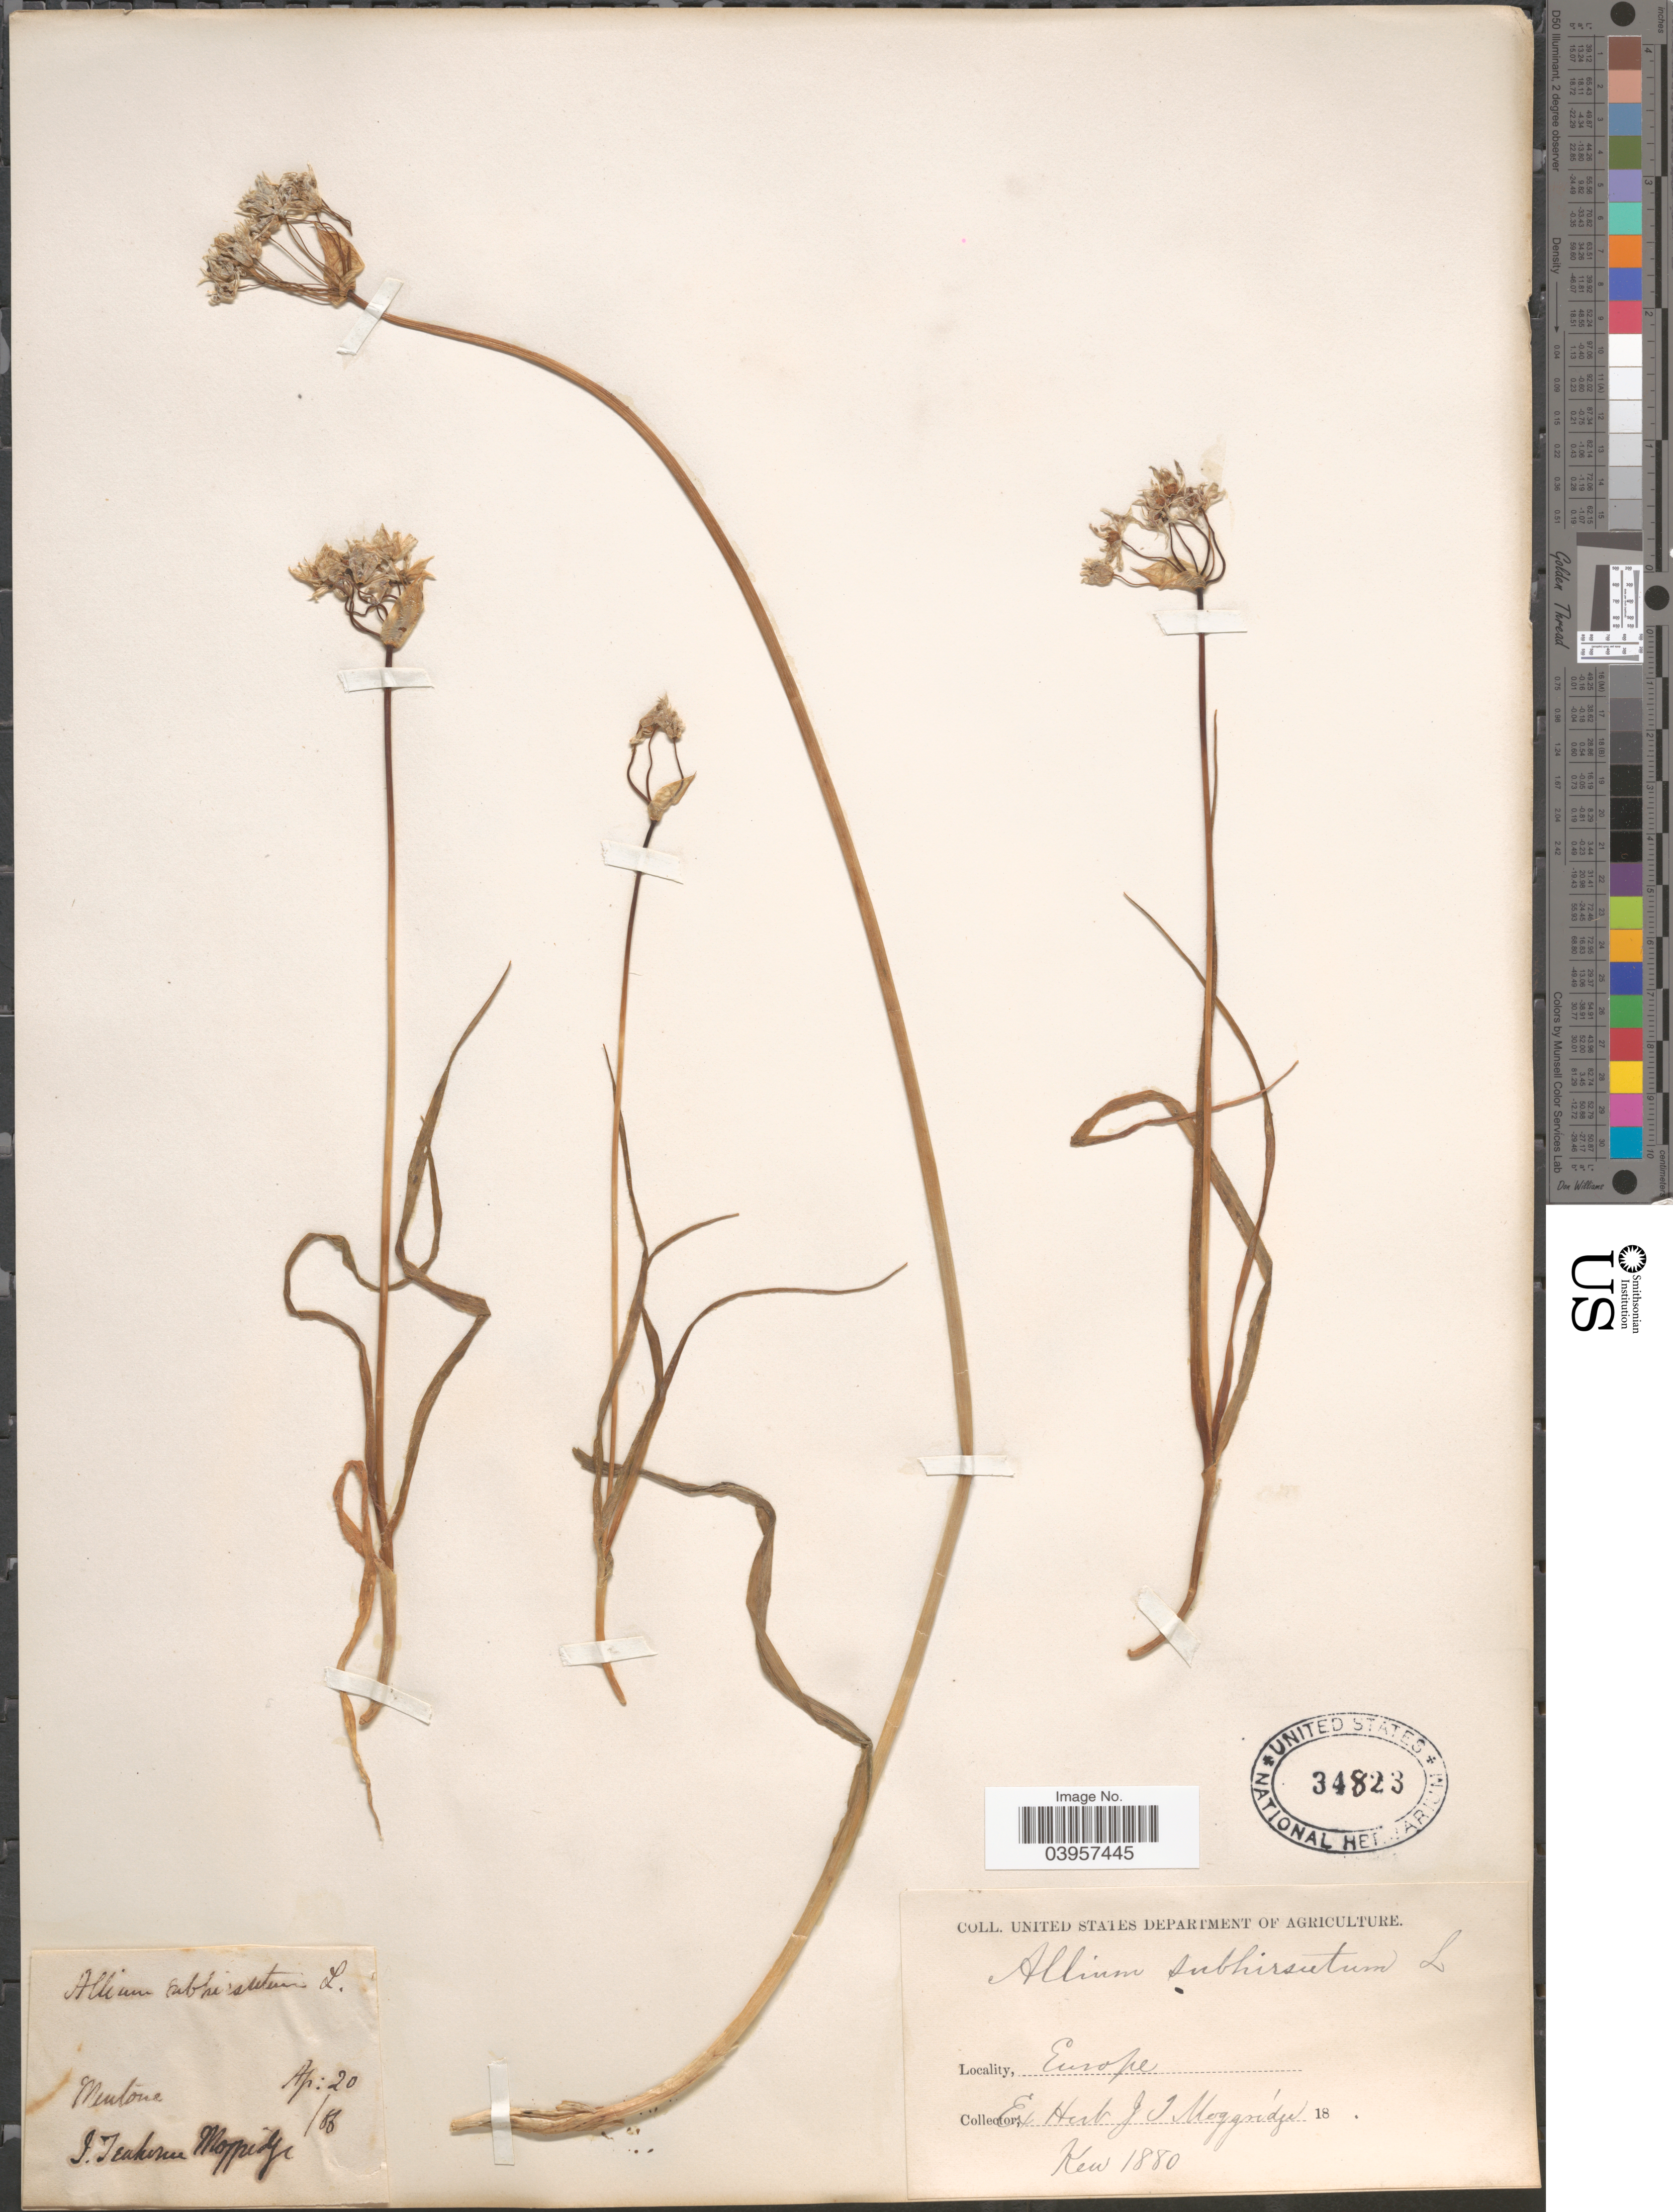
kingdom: Plantae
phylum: Tracheophyta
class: Liliopsida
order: Asparagales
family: Amaryllidaceae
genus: Allium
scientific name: Allium subhirsutum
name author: L.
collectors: J. T. Moggridge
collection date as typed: Transcribed d/m/y: 20/4/66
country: France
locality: Mentone. Europe.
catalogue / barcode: US 34823